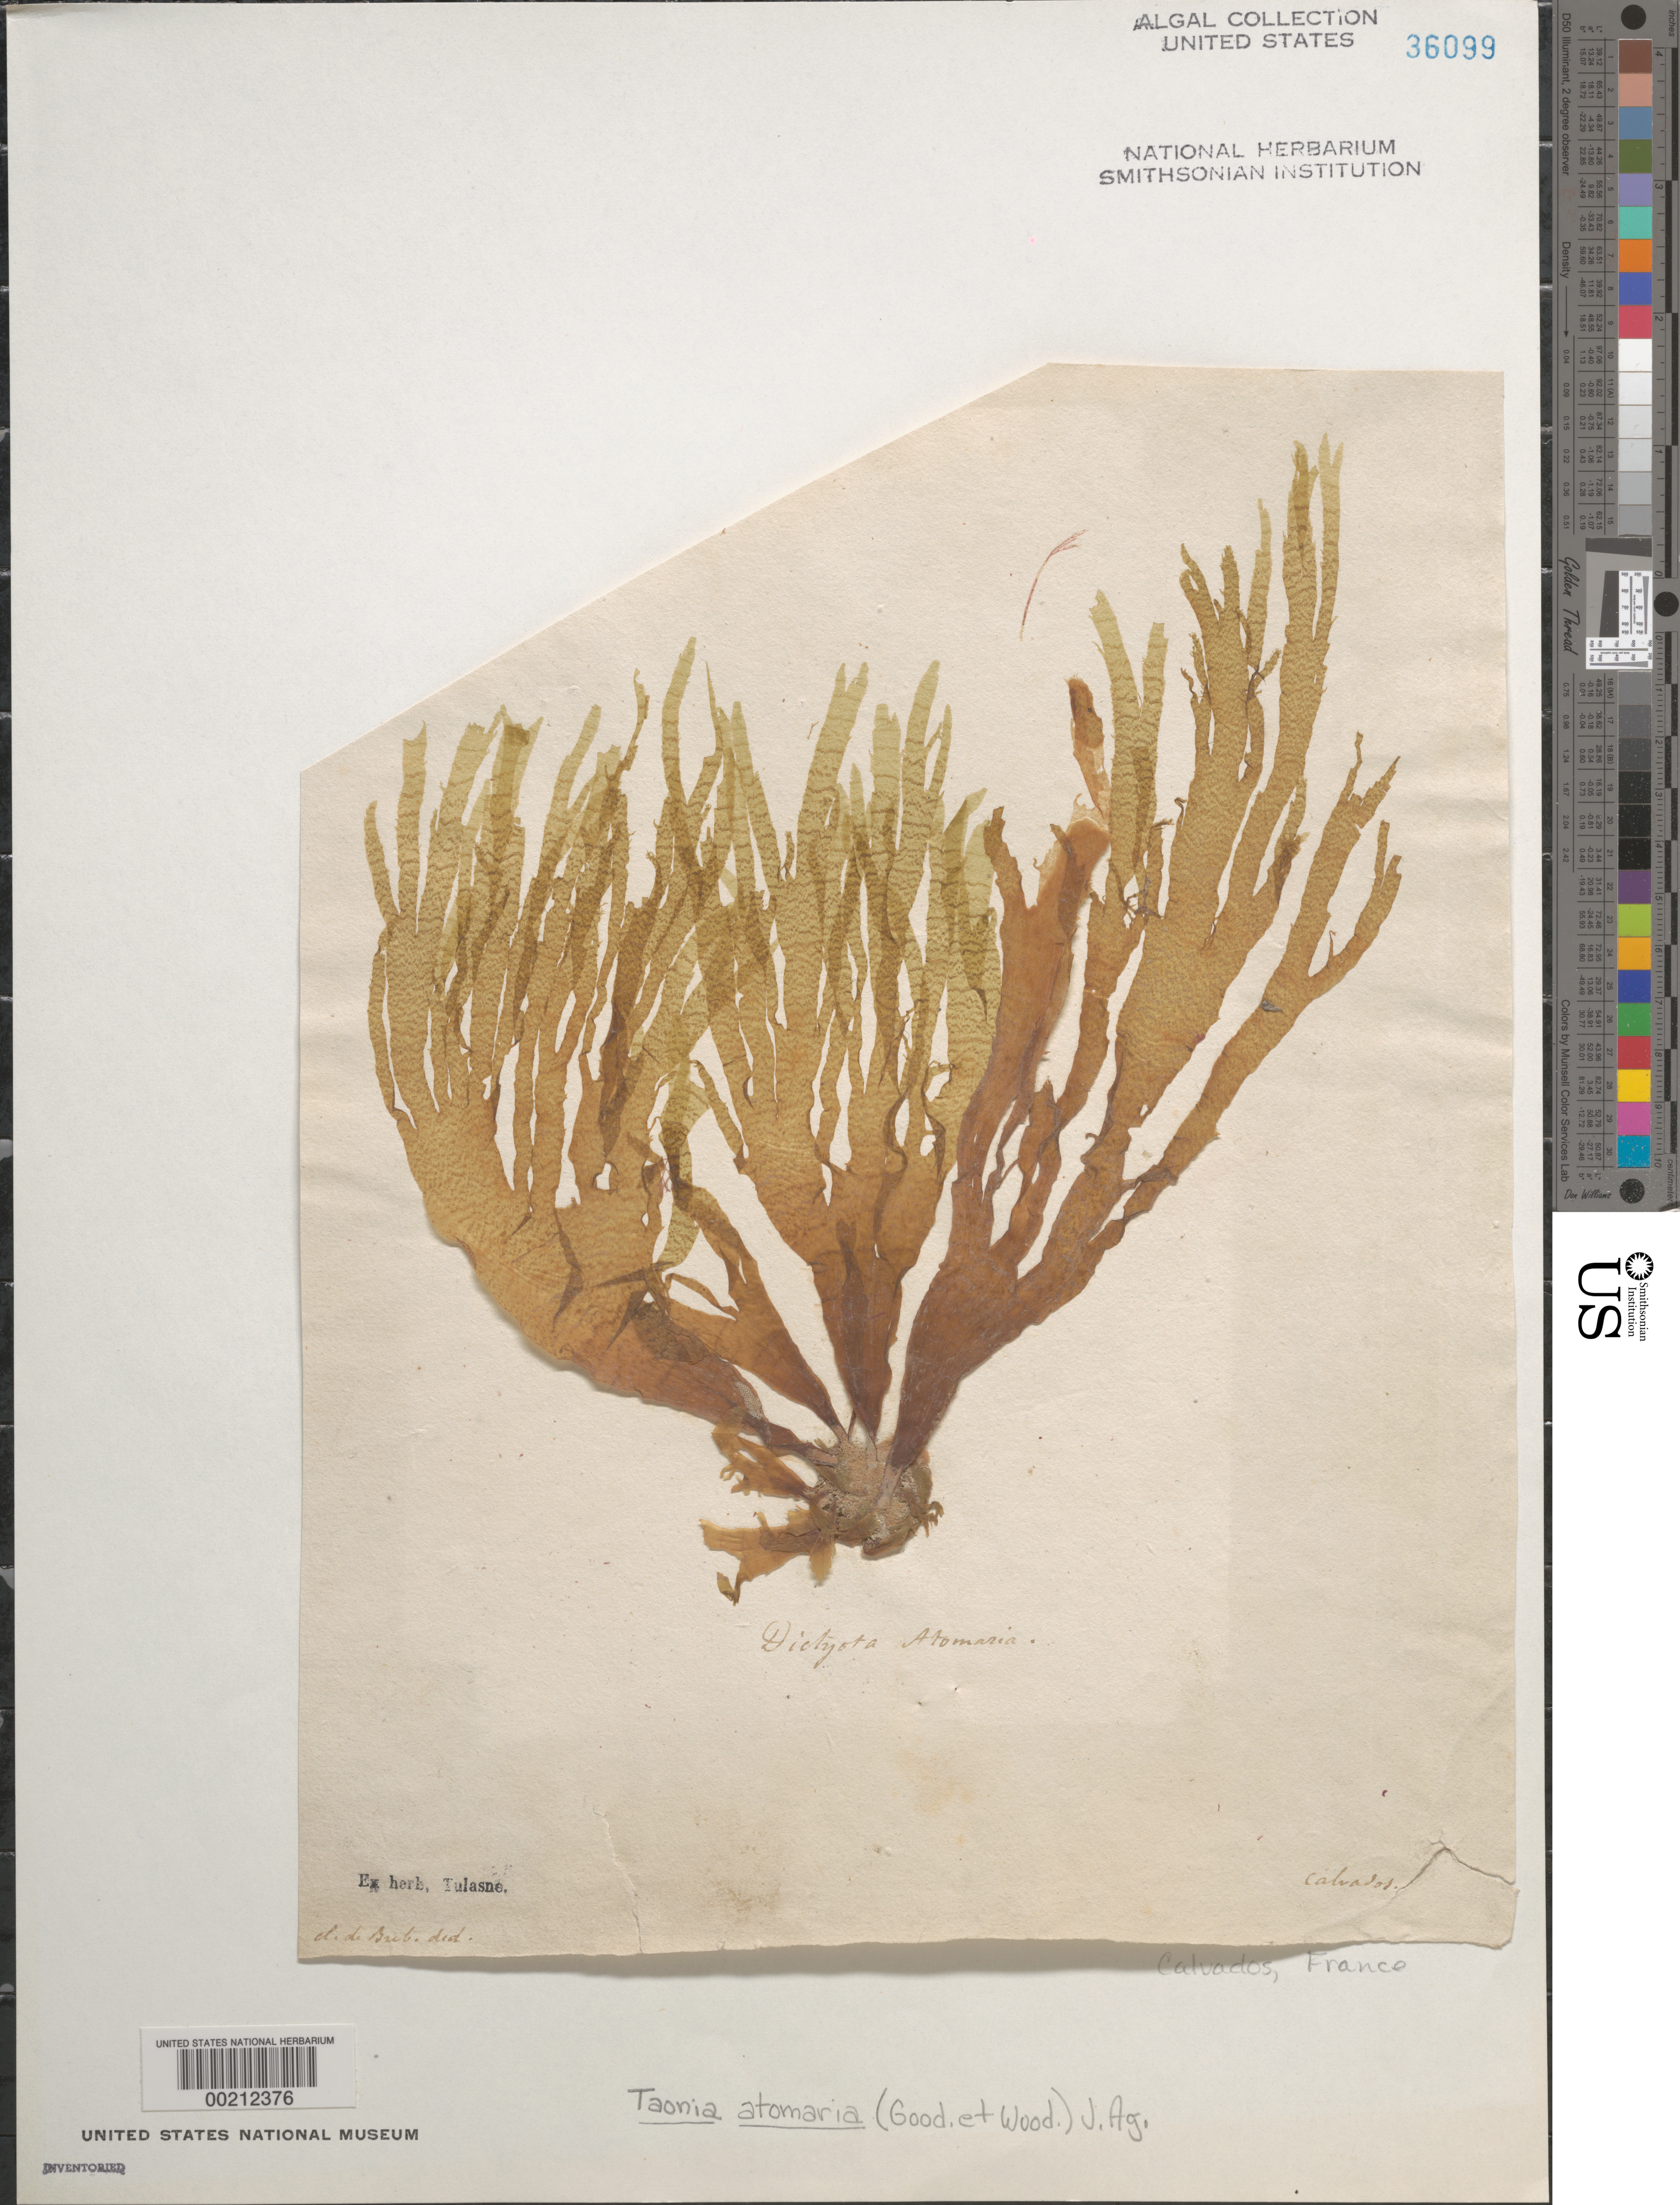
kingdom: Chromista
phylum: Ochrophyta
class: Phaeophyceae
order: Dictyotales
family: Dictyotaceae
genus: Taonia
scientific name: Taonia atomaria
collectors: Tulasne (herbarium)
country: France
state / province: Normandie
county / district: Calvados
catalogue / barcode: US 36099